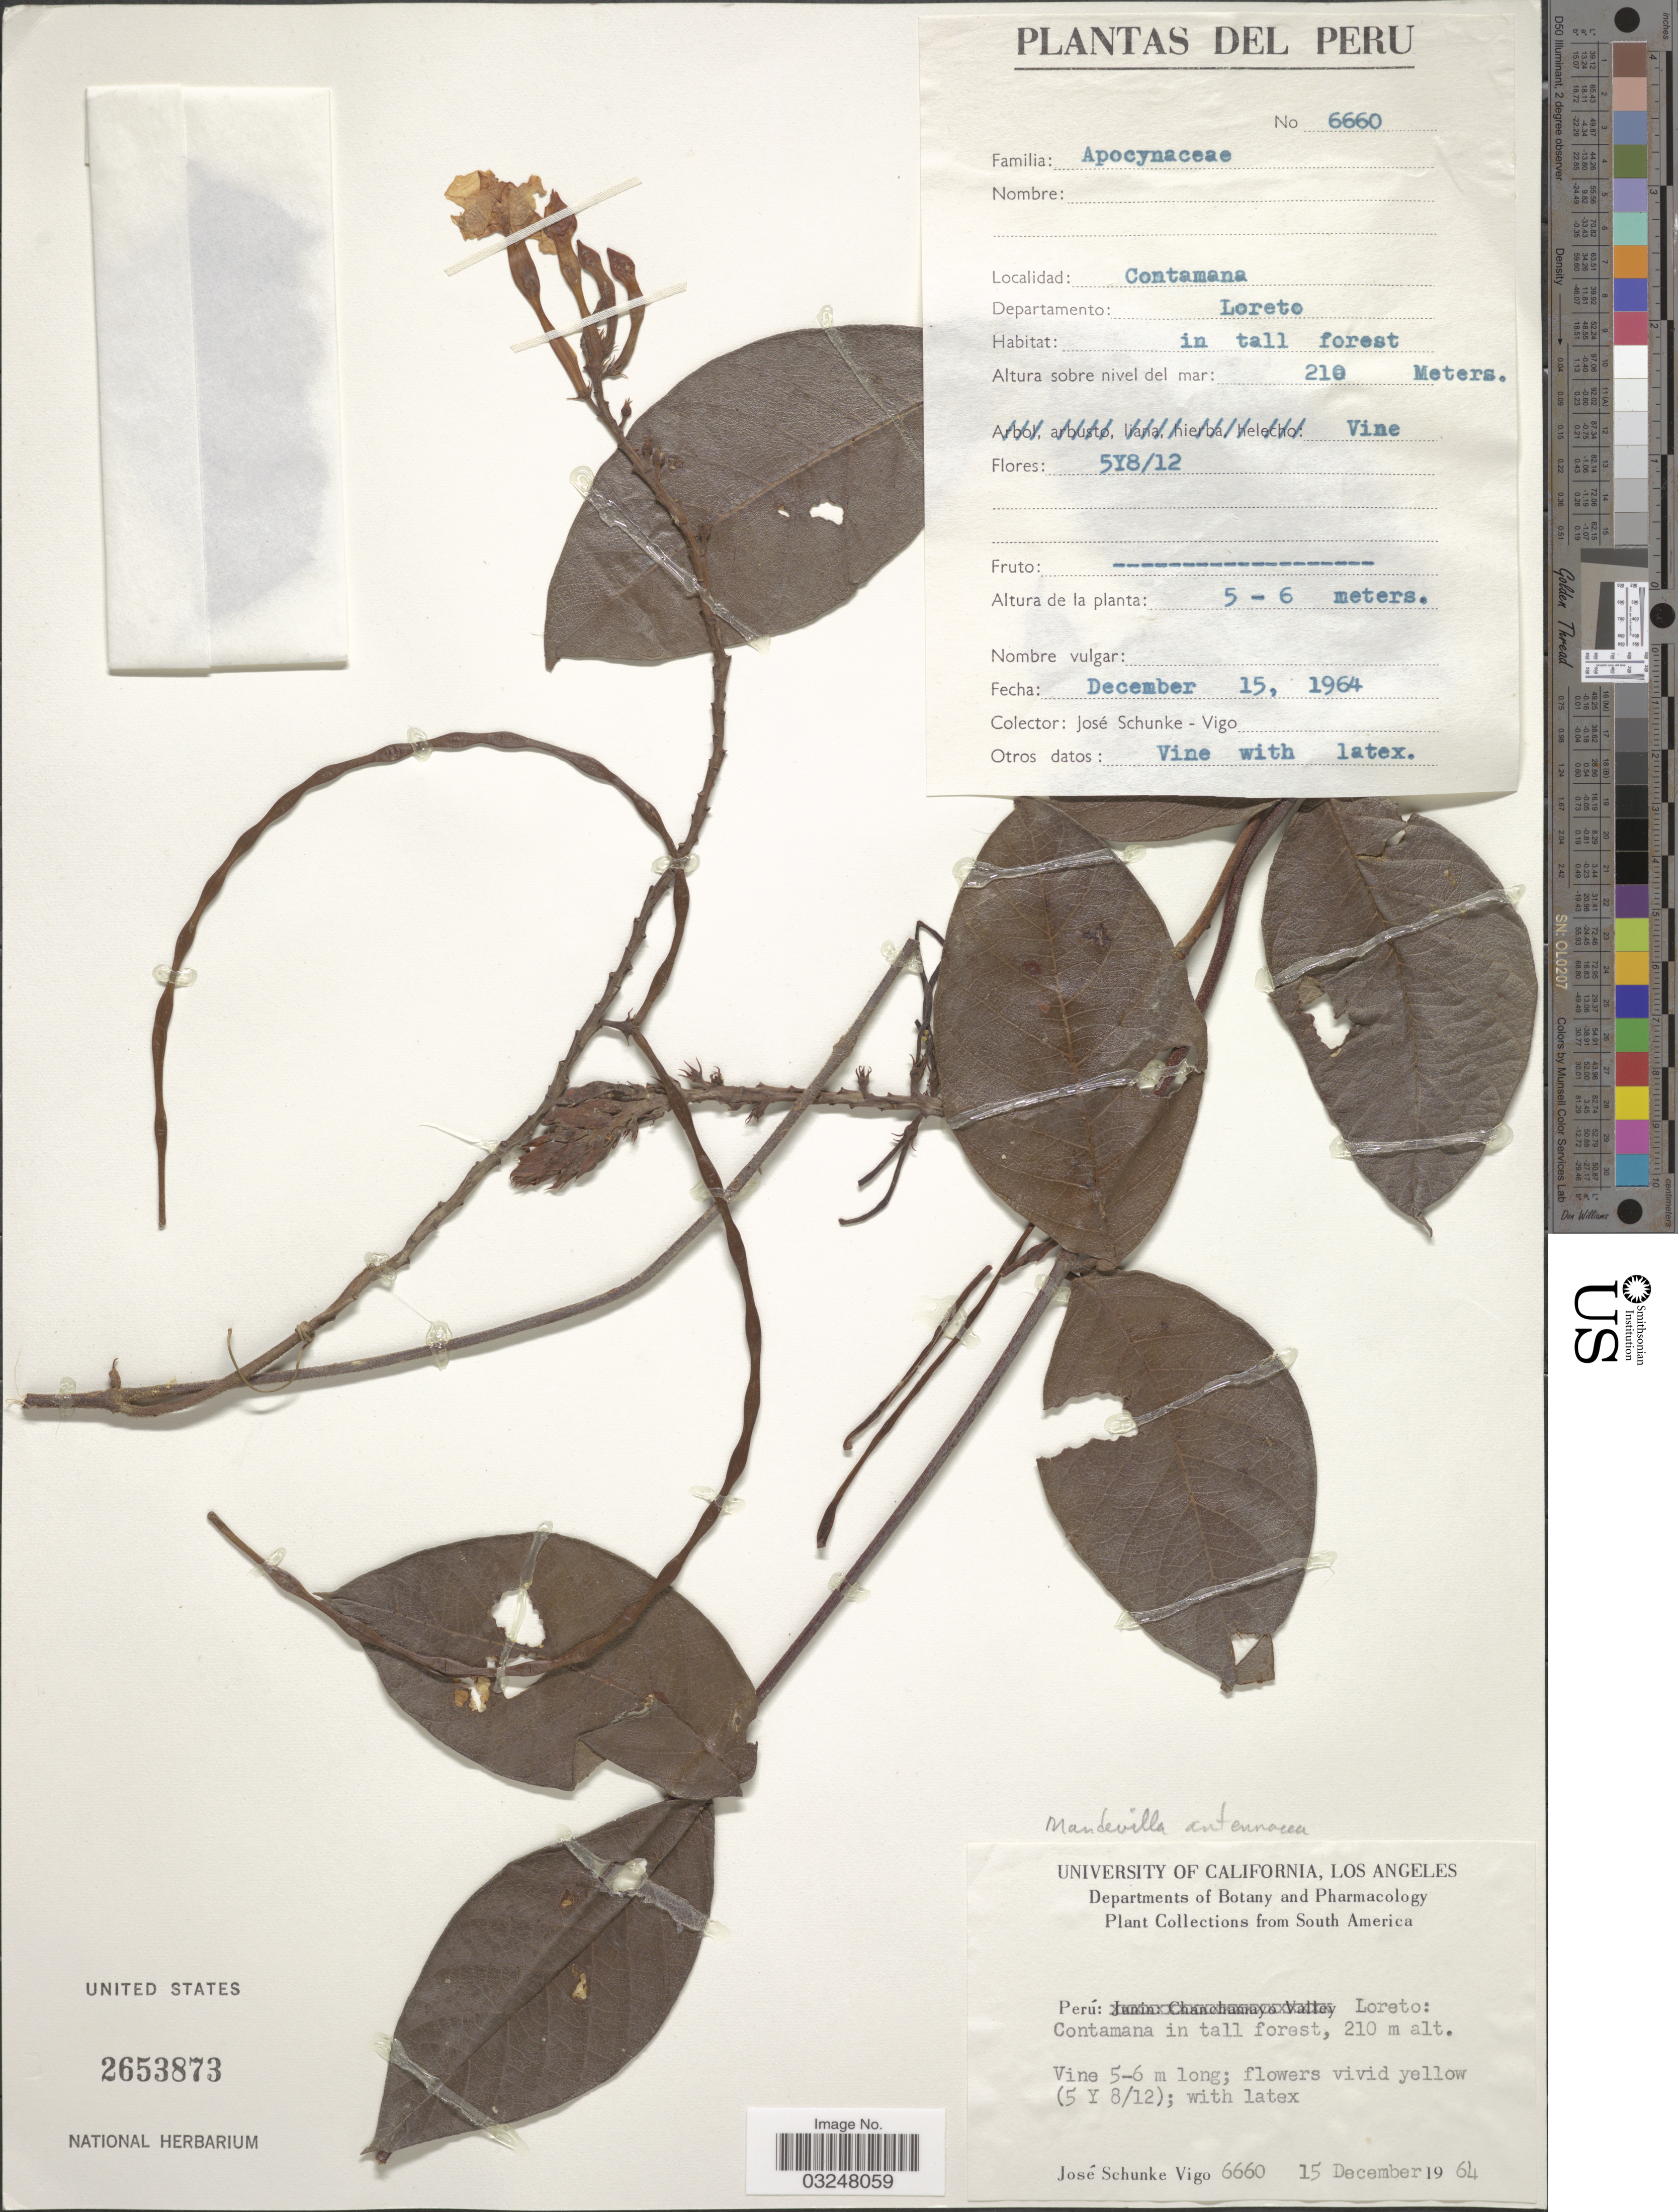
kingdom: Plantae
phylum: Tracheophyta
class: Magnoliopsida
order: Gentianales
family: Apocynaceae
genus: Mandevilla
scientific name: Mandevilla rugellosa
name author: (Rich.) L. Allorge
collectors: J. Schunke Vigo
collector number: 6660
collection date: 1964-12-15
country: Peru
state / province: Loreto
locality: Contamana. Departamento Loreto.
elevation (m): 64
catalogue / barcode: US 2653873